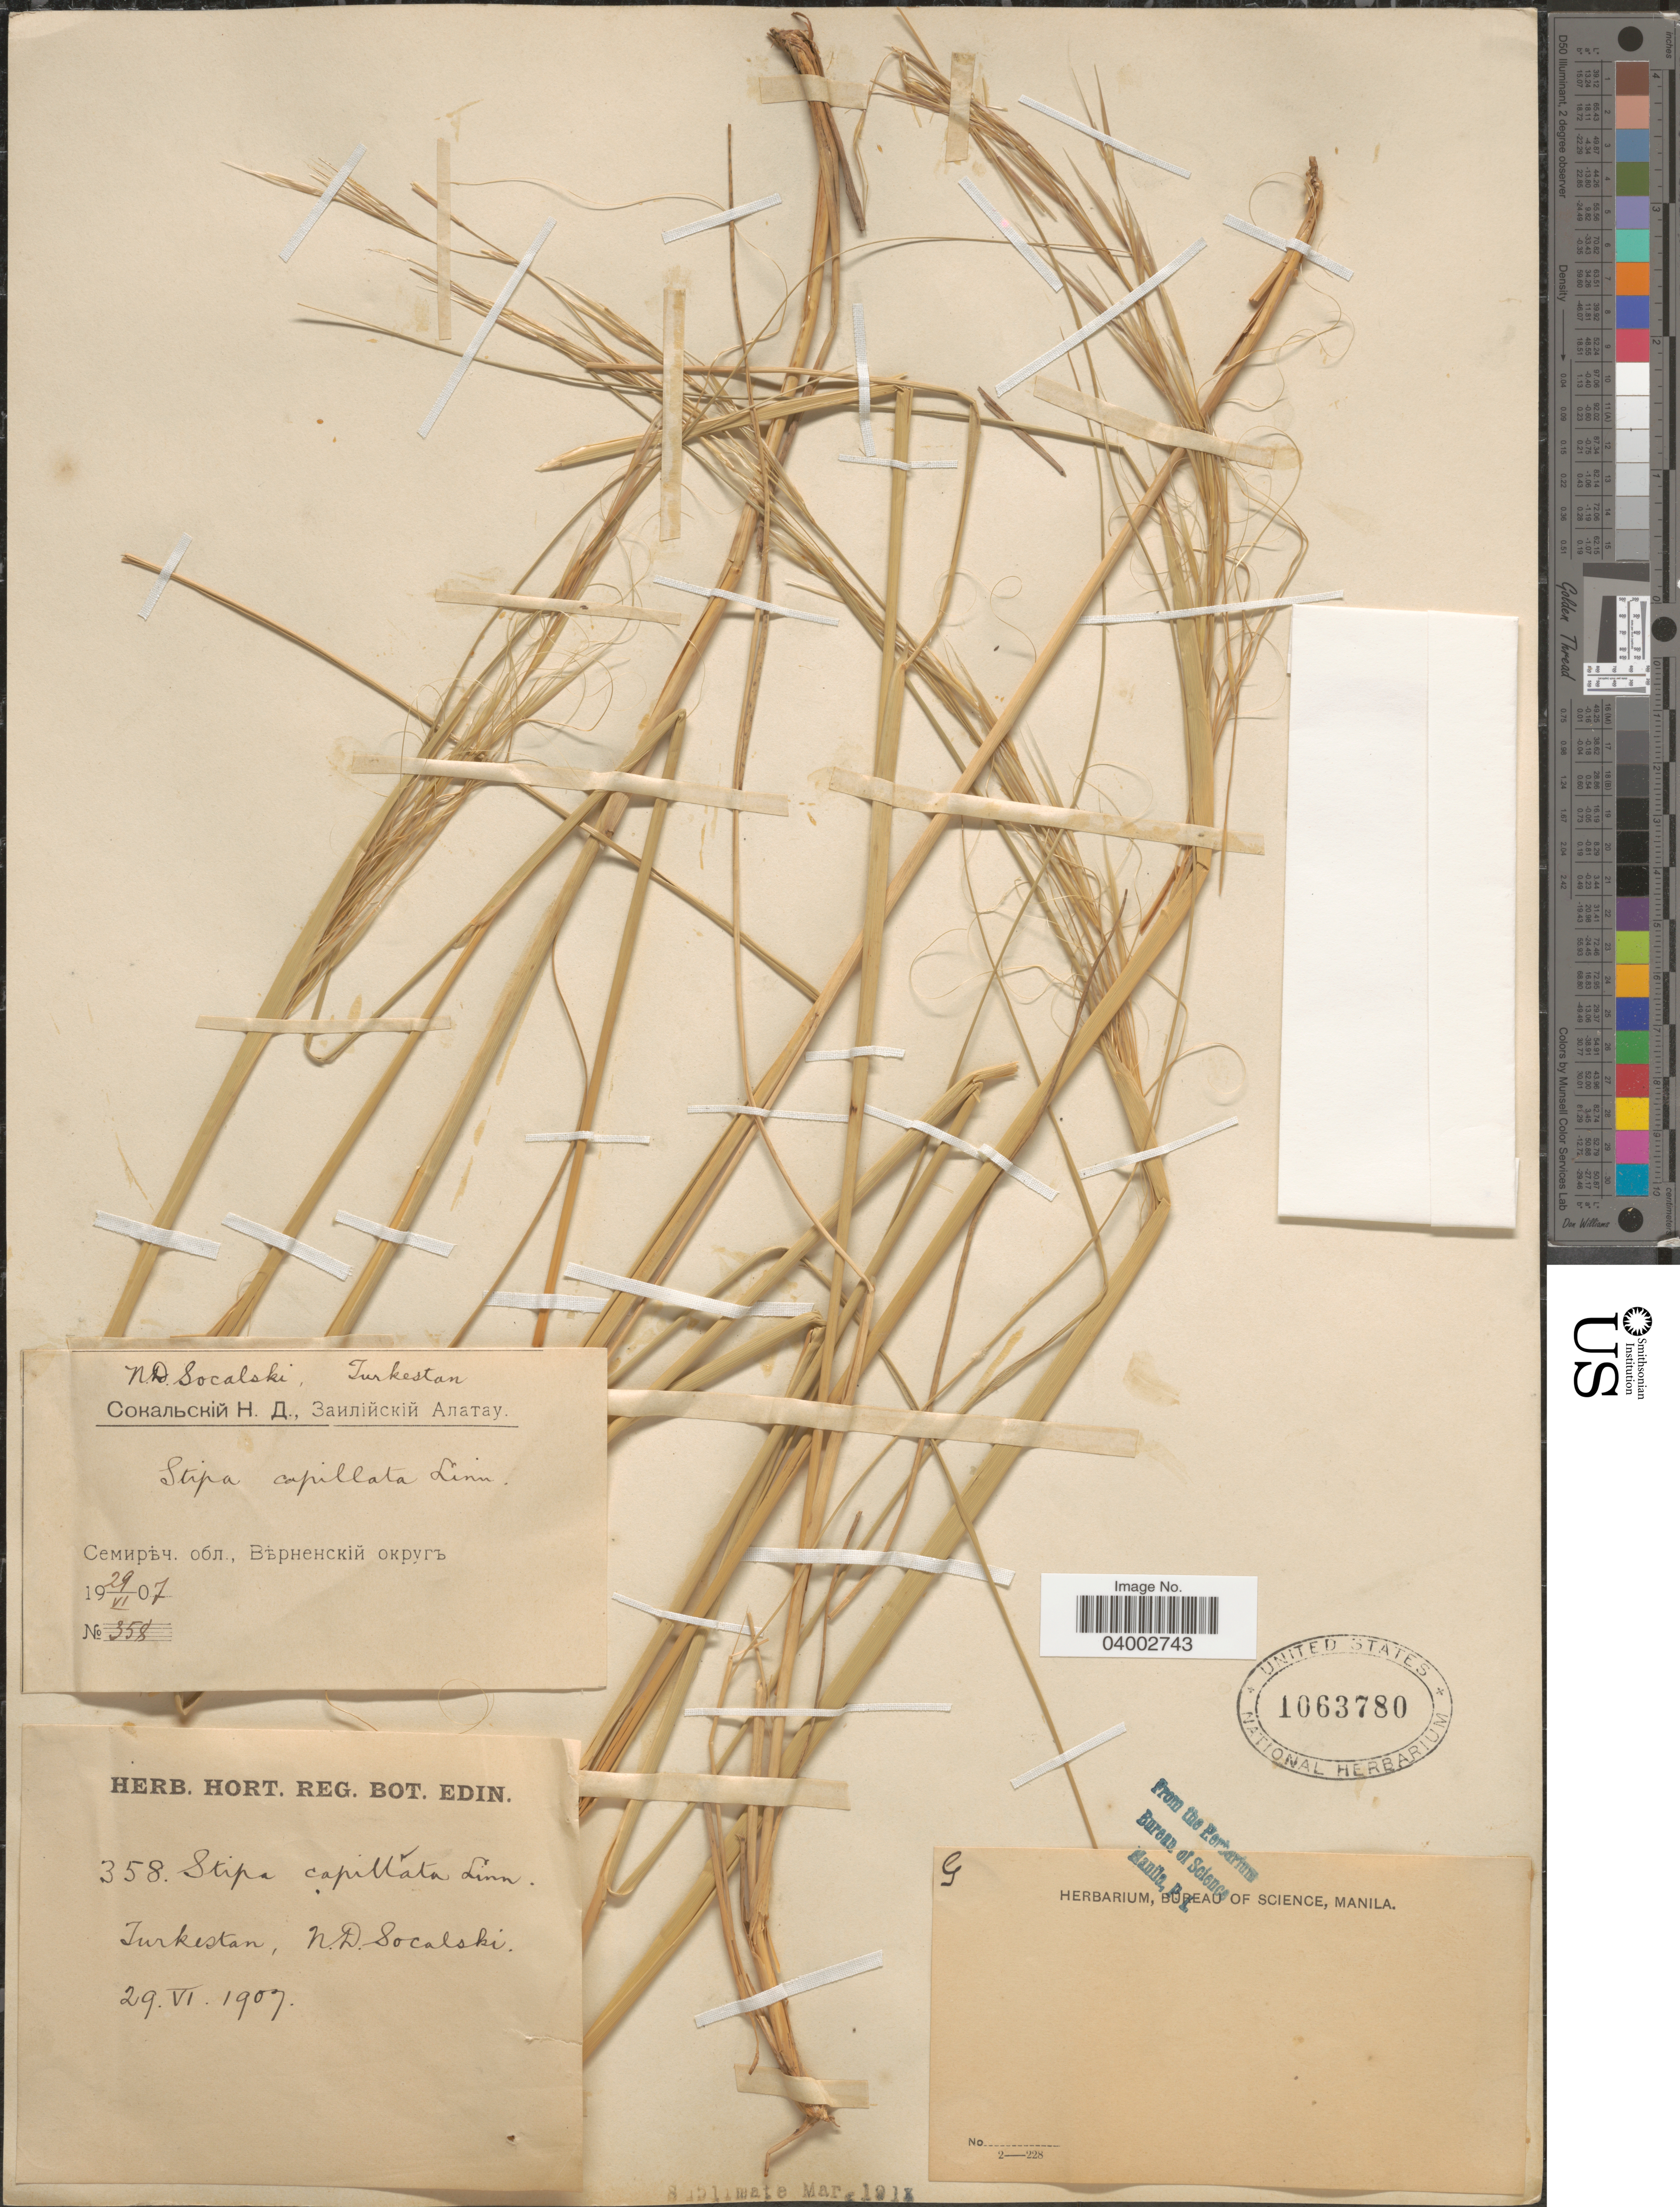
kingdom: Plantae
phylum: Tracheophyta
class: Liliopsida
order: Poales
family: Poaceae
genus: Stipa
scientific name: Stipa capillata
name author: L.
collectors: N. Socalski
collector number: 358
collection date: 1907-06-29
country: Kazakhstan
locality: Zailiyskiy Alatau Mts.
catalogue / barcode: US 1063780